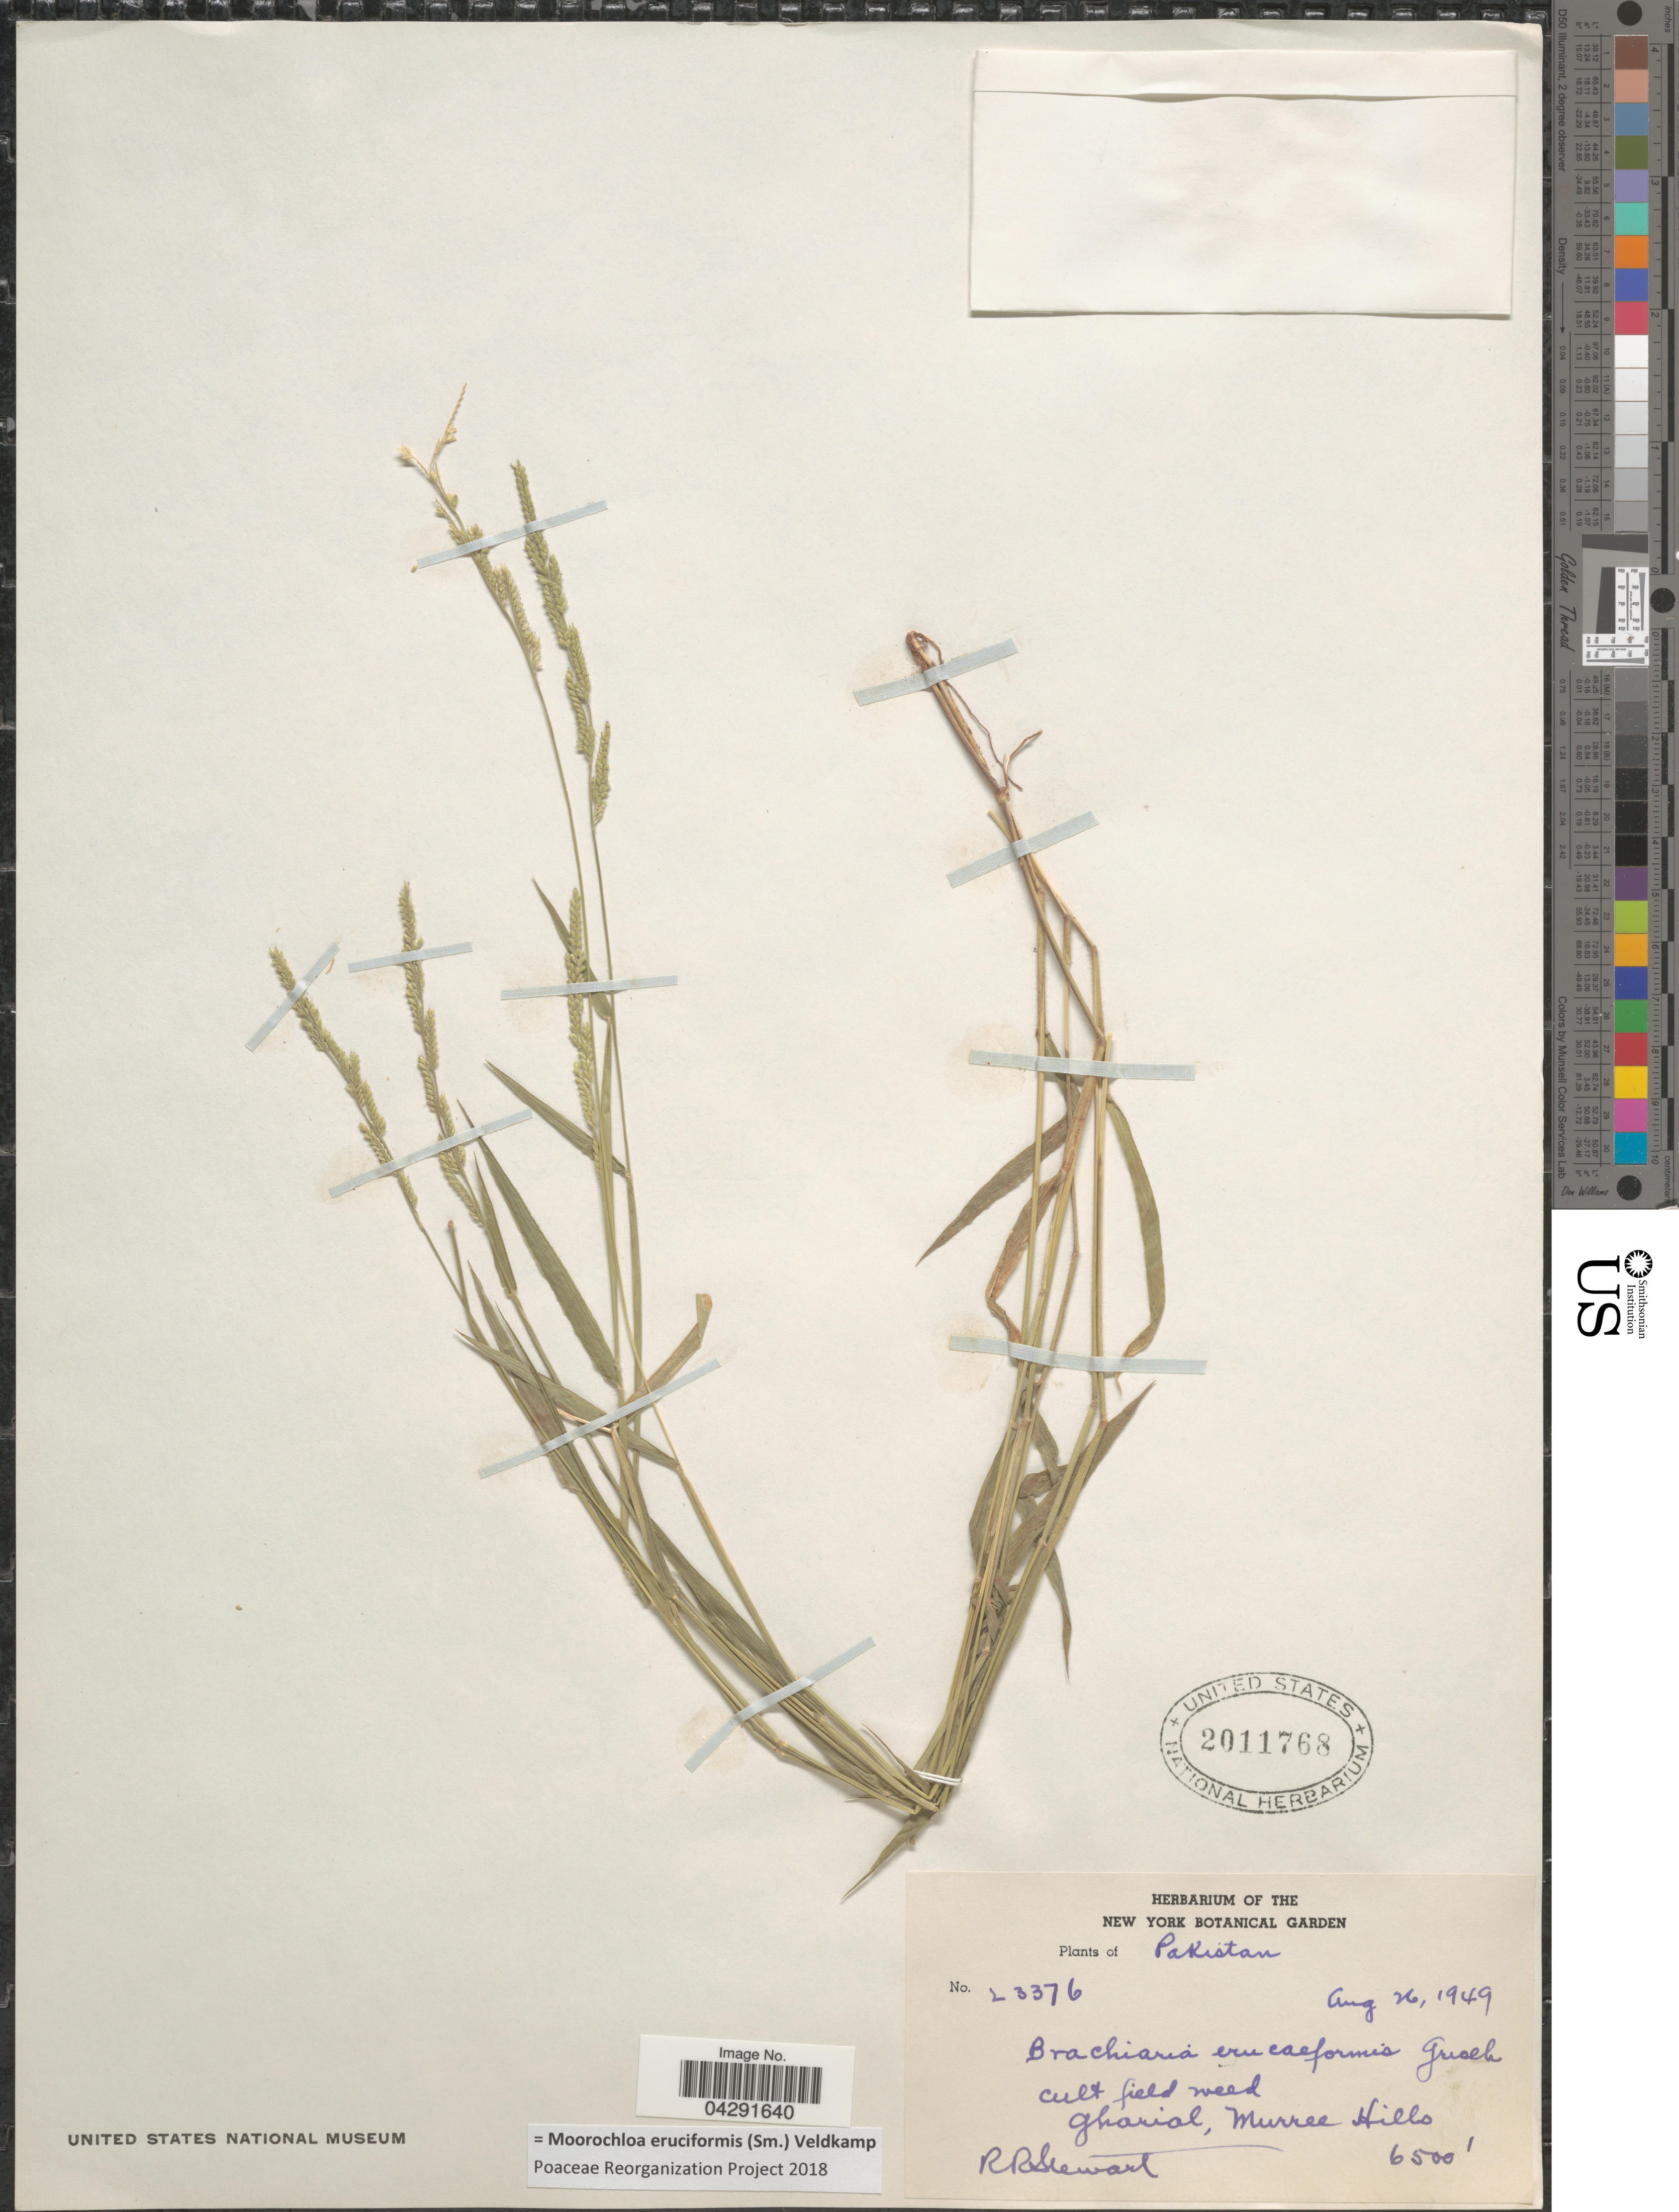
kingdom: Plantae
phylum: Tracheophyta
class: Liliopsida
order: Poales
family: Poaceae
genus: Moorochloa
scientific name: Moorochloa eruciformis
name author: (Sm.) Veldkamp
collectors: R. Stewart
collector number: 23376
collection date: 1949-08-26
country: Pakistan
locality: Cult field weed Gharial, Murree Hills.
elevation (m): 1981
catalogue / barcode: US 2011768